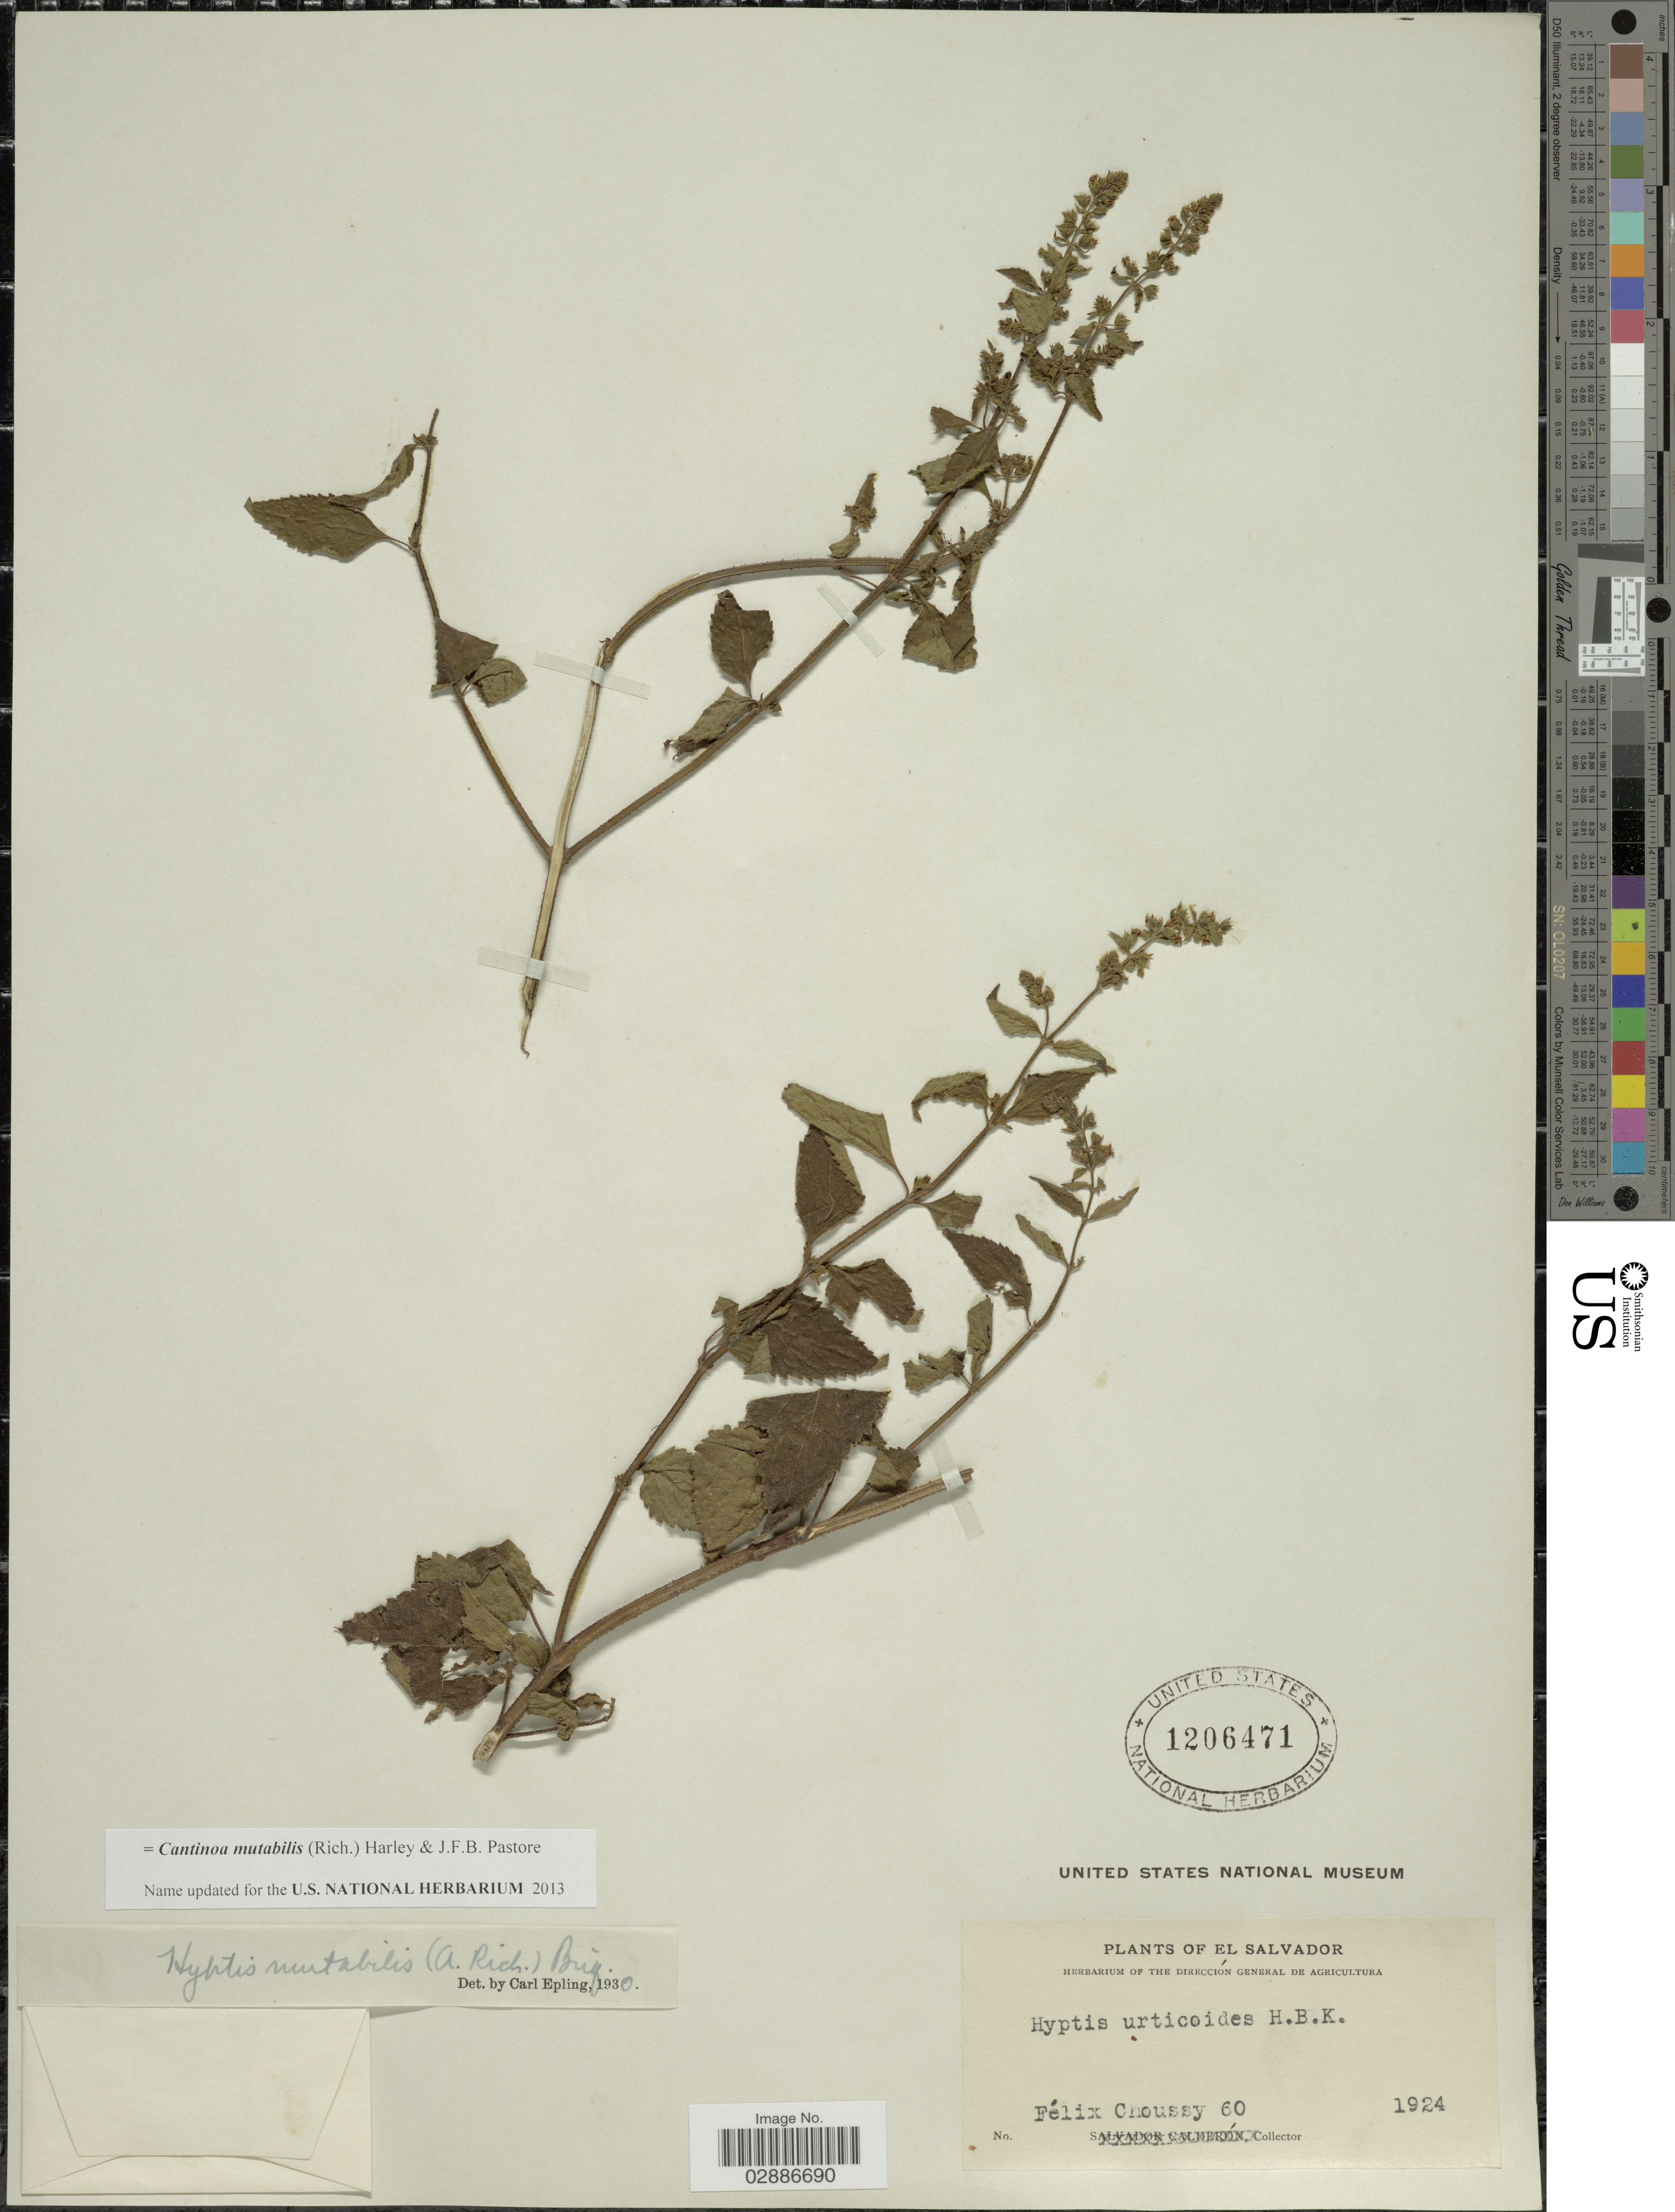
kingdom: Plantae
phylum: Tracheophyta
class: Magnoliopsida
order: Lamiales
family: Lamiaceae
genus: Cantinoa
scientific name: Cantinoa mutabilis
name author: (Epling) Harley & J.F.B. Pastore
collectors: F. Choussy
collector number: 60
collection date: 1924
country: El Salvador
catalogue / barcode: US 1206471